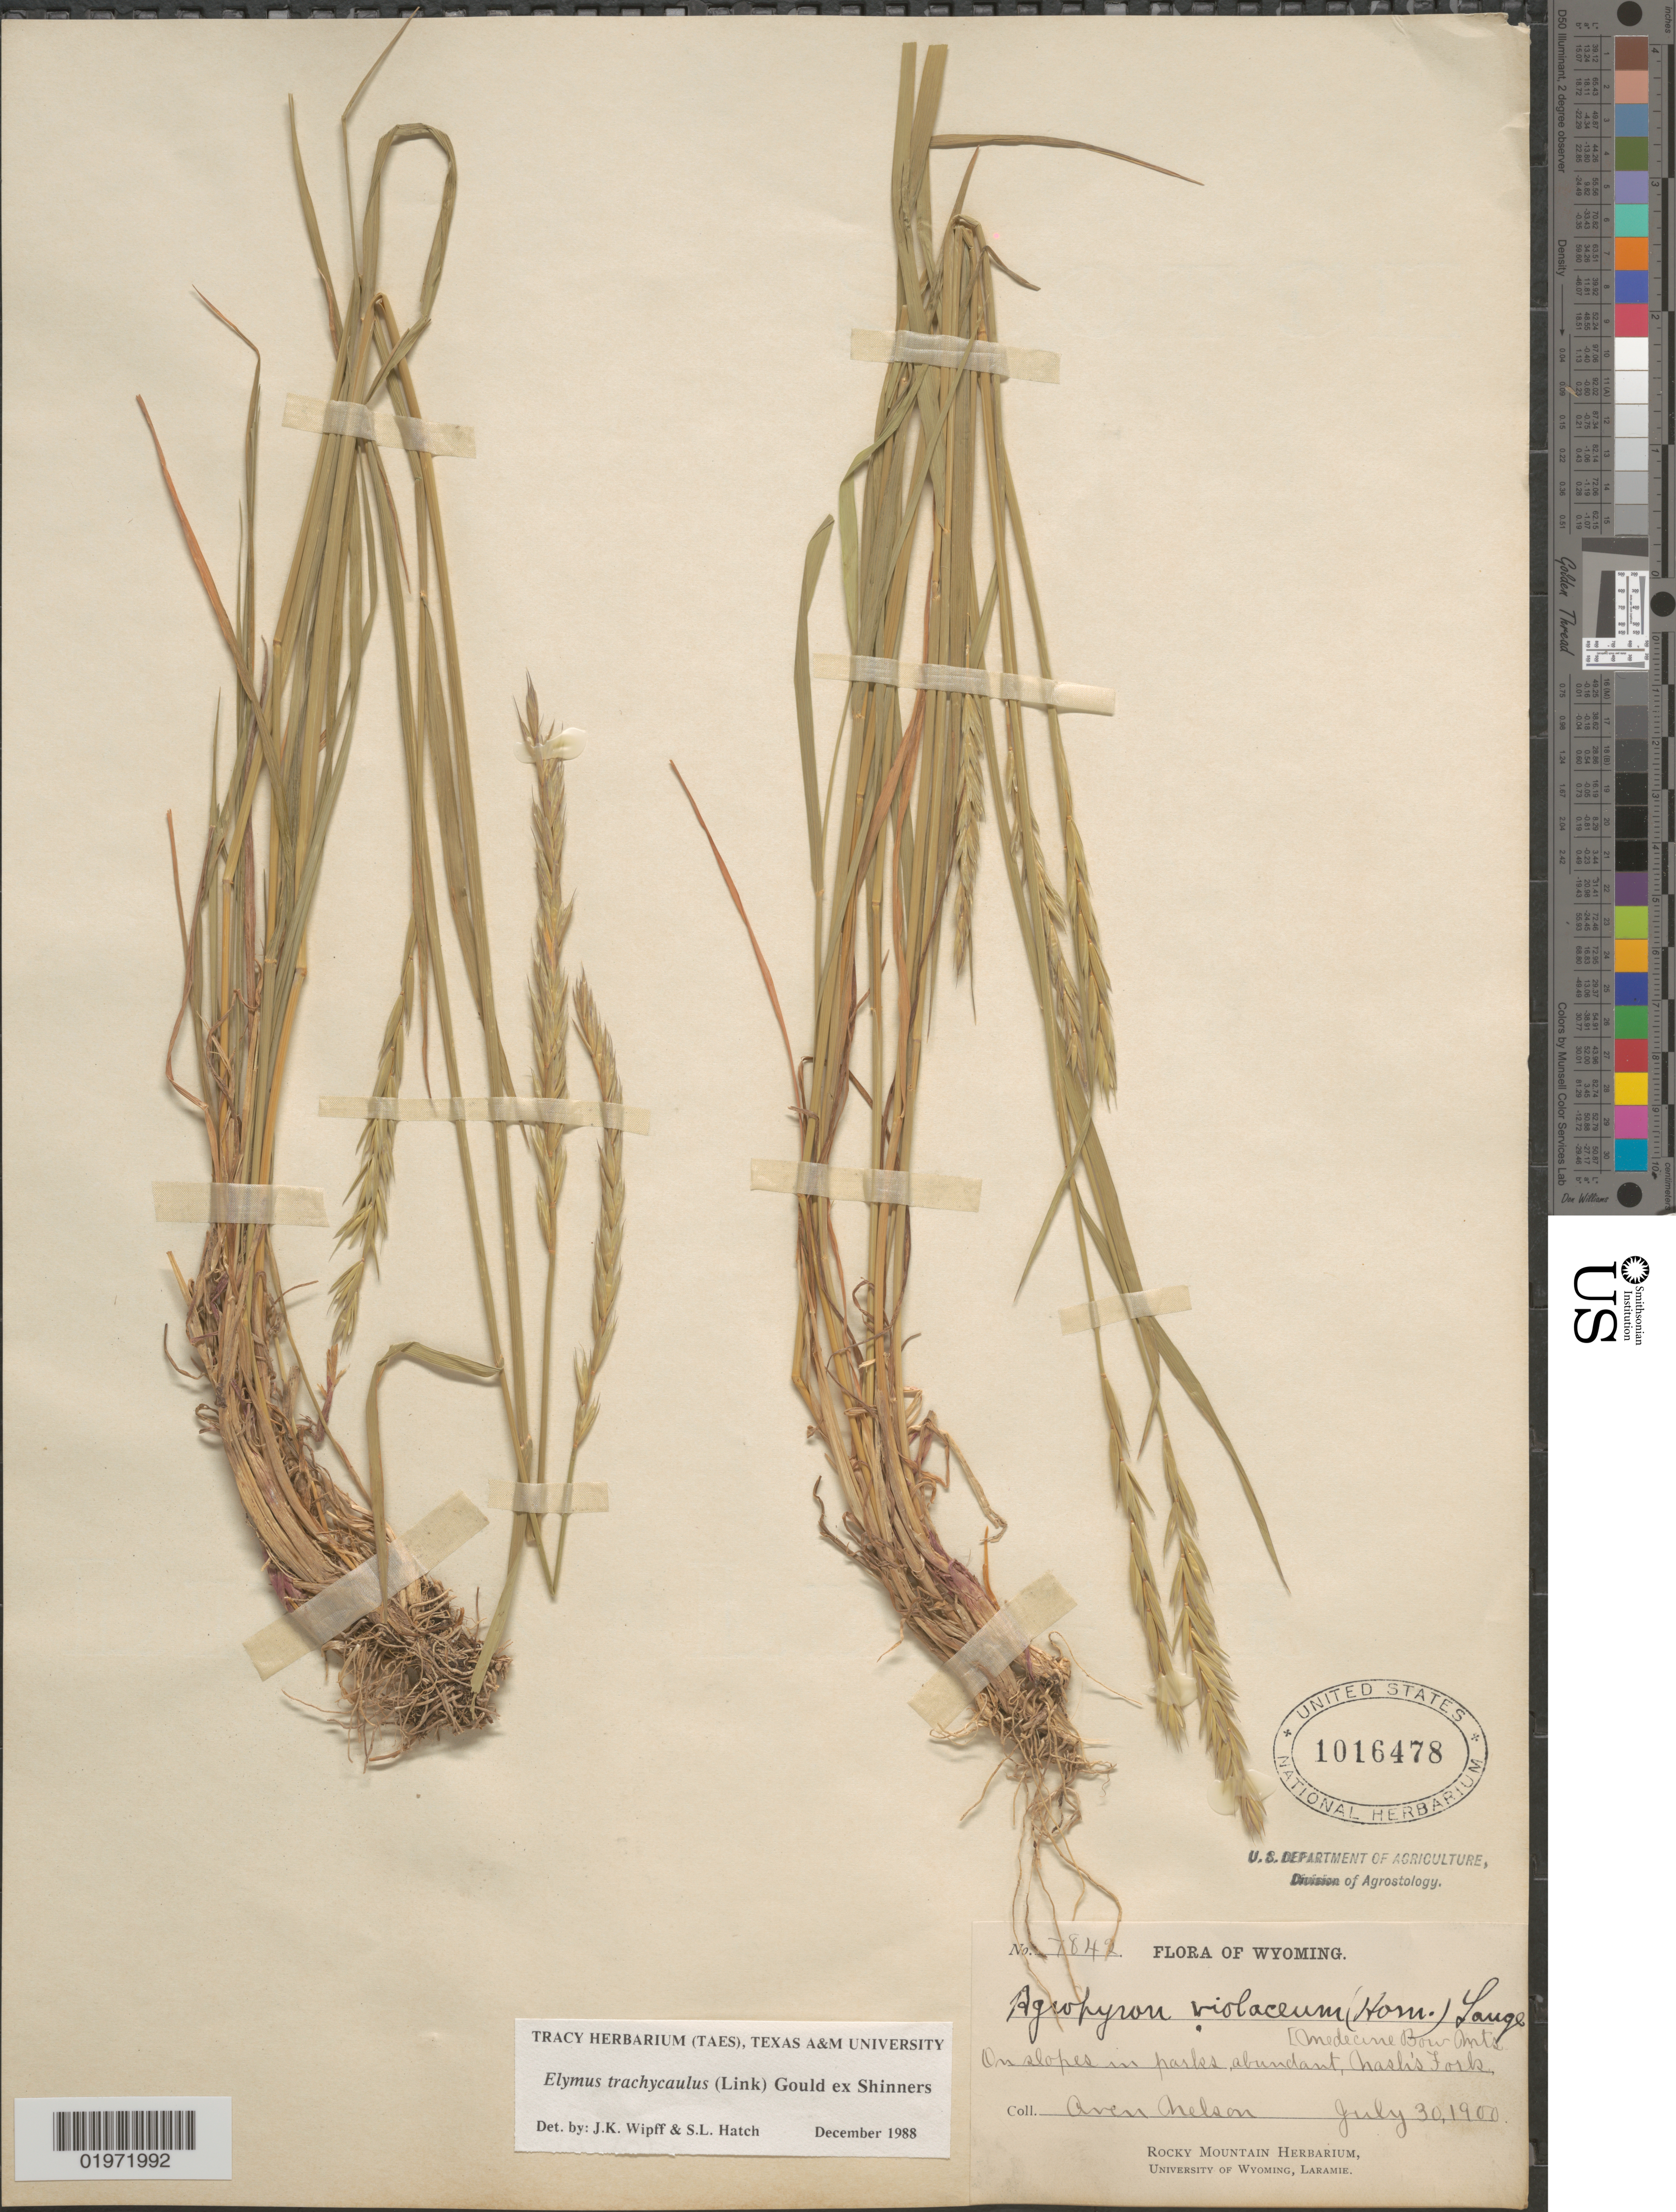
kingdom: Plantae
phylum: Tracheophyta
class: Liliopsida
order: Poales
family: Poaceae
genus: Elymus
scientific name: Elymus trachycaulus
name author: (Link) Gould ex Shinners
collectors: A. Nelson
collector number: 7842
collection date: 1900-07-30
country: United States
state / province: Wyoming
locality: On slopes in parks, abundant, Nash's Fork. [Medicine Bow Mts].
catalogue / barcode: US 1016478